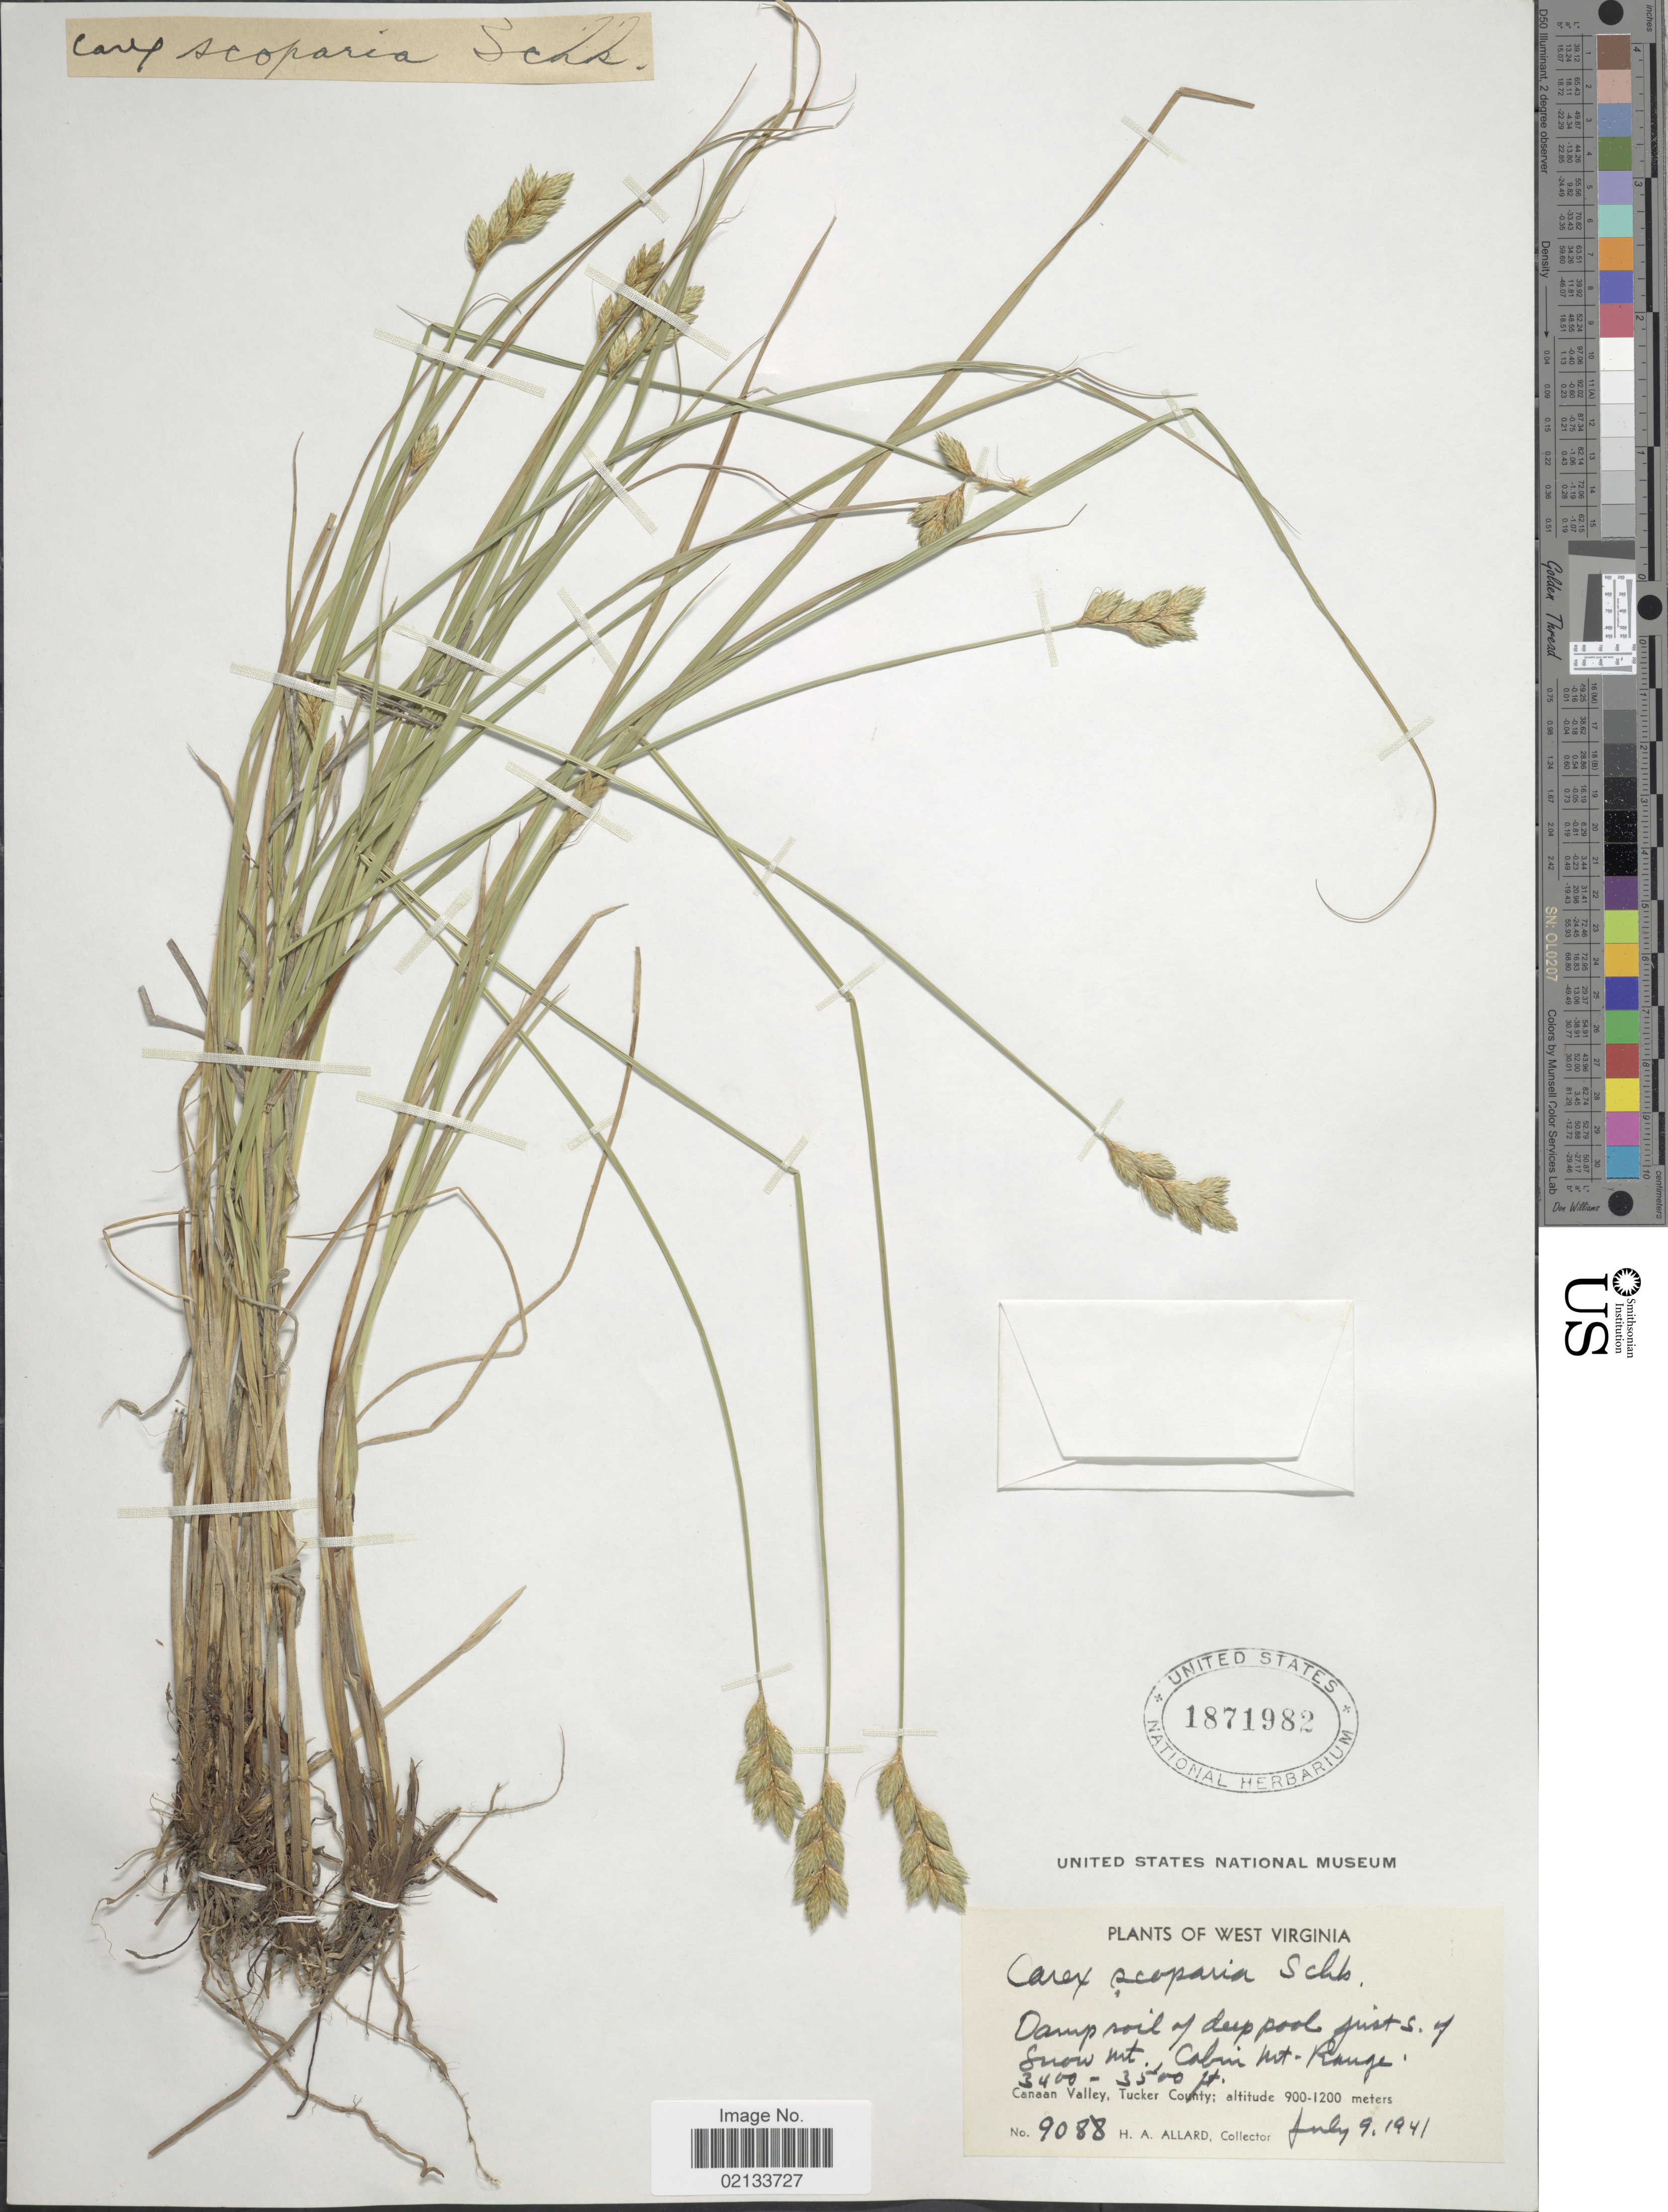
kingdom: Plantae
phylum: Tracheophyta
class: Liliopsida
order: Poales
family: Cyperaceae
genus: Carex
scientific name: Carex scoparia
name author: Schkuhr ex Willd.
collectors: H. A. Allard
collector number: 9088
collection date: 1941-07-09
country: United States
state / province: West Virginia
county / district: Tucker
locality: Damp soil of deep pool just S. of Snow mt., Cabin Mt Range, Canaan Valley, Tucker County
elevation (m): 900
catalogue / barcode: US 1871982